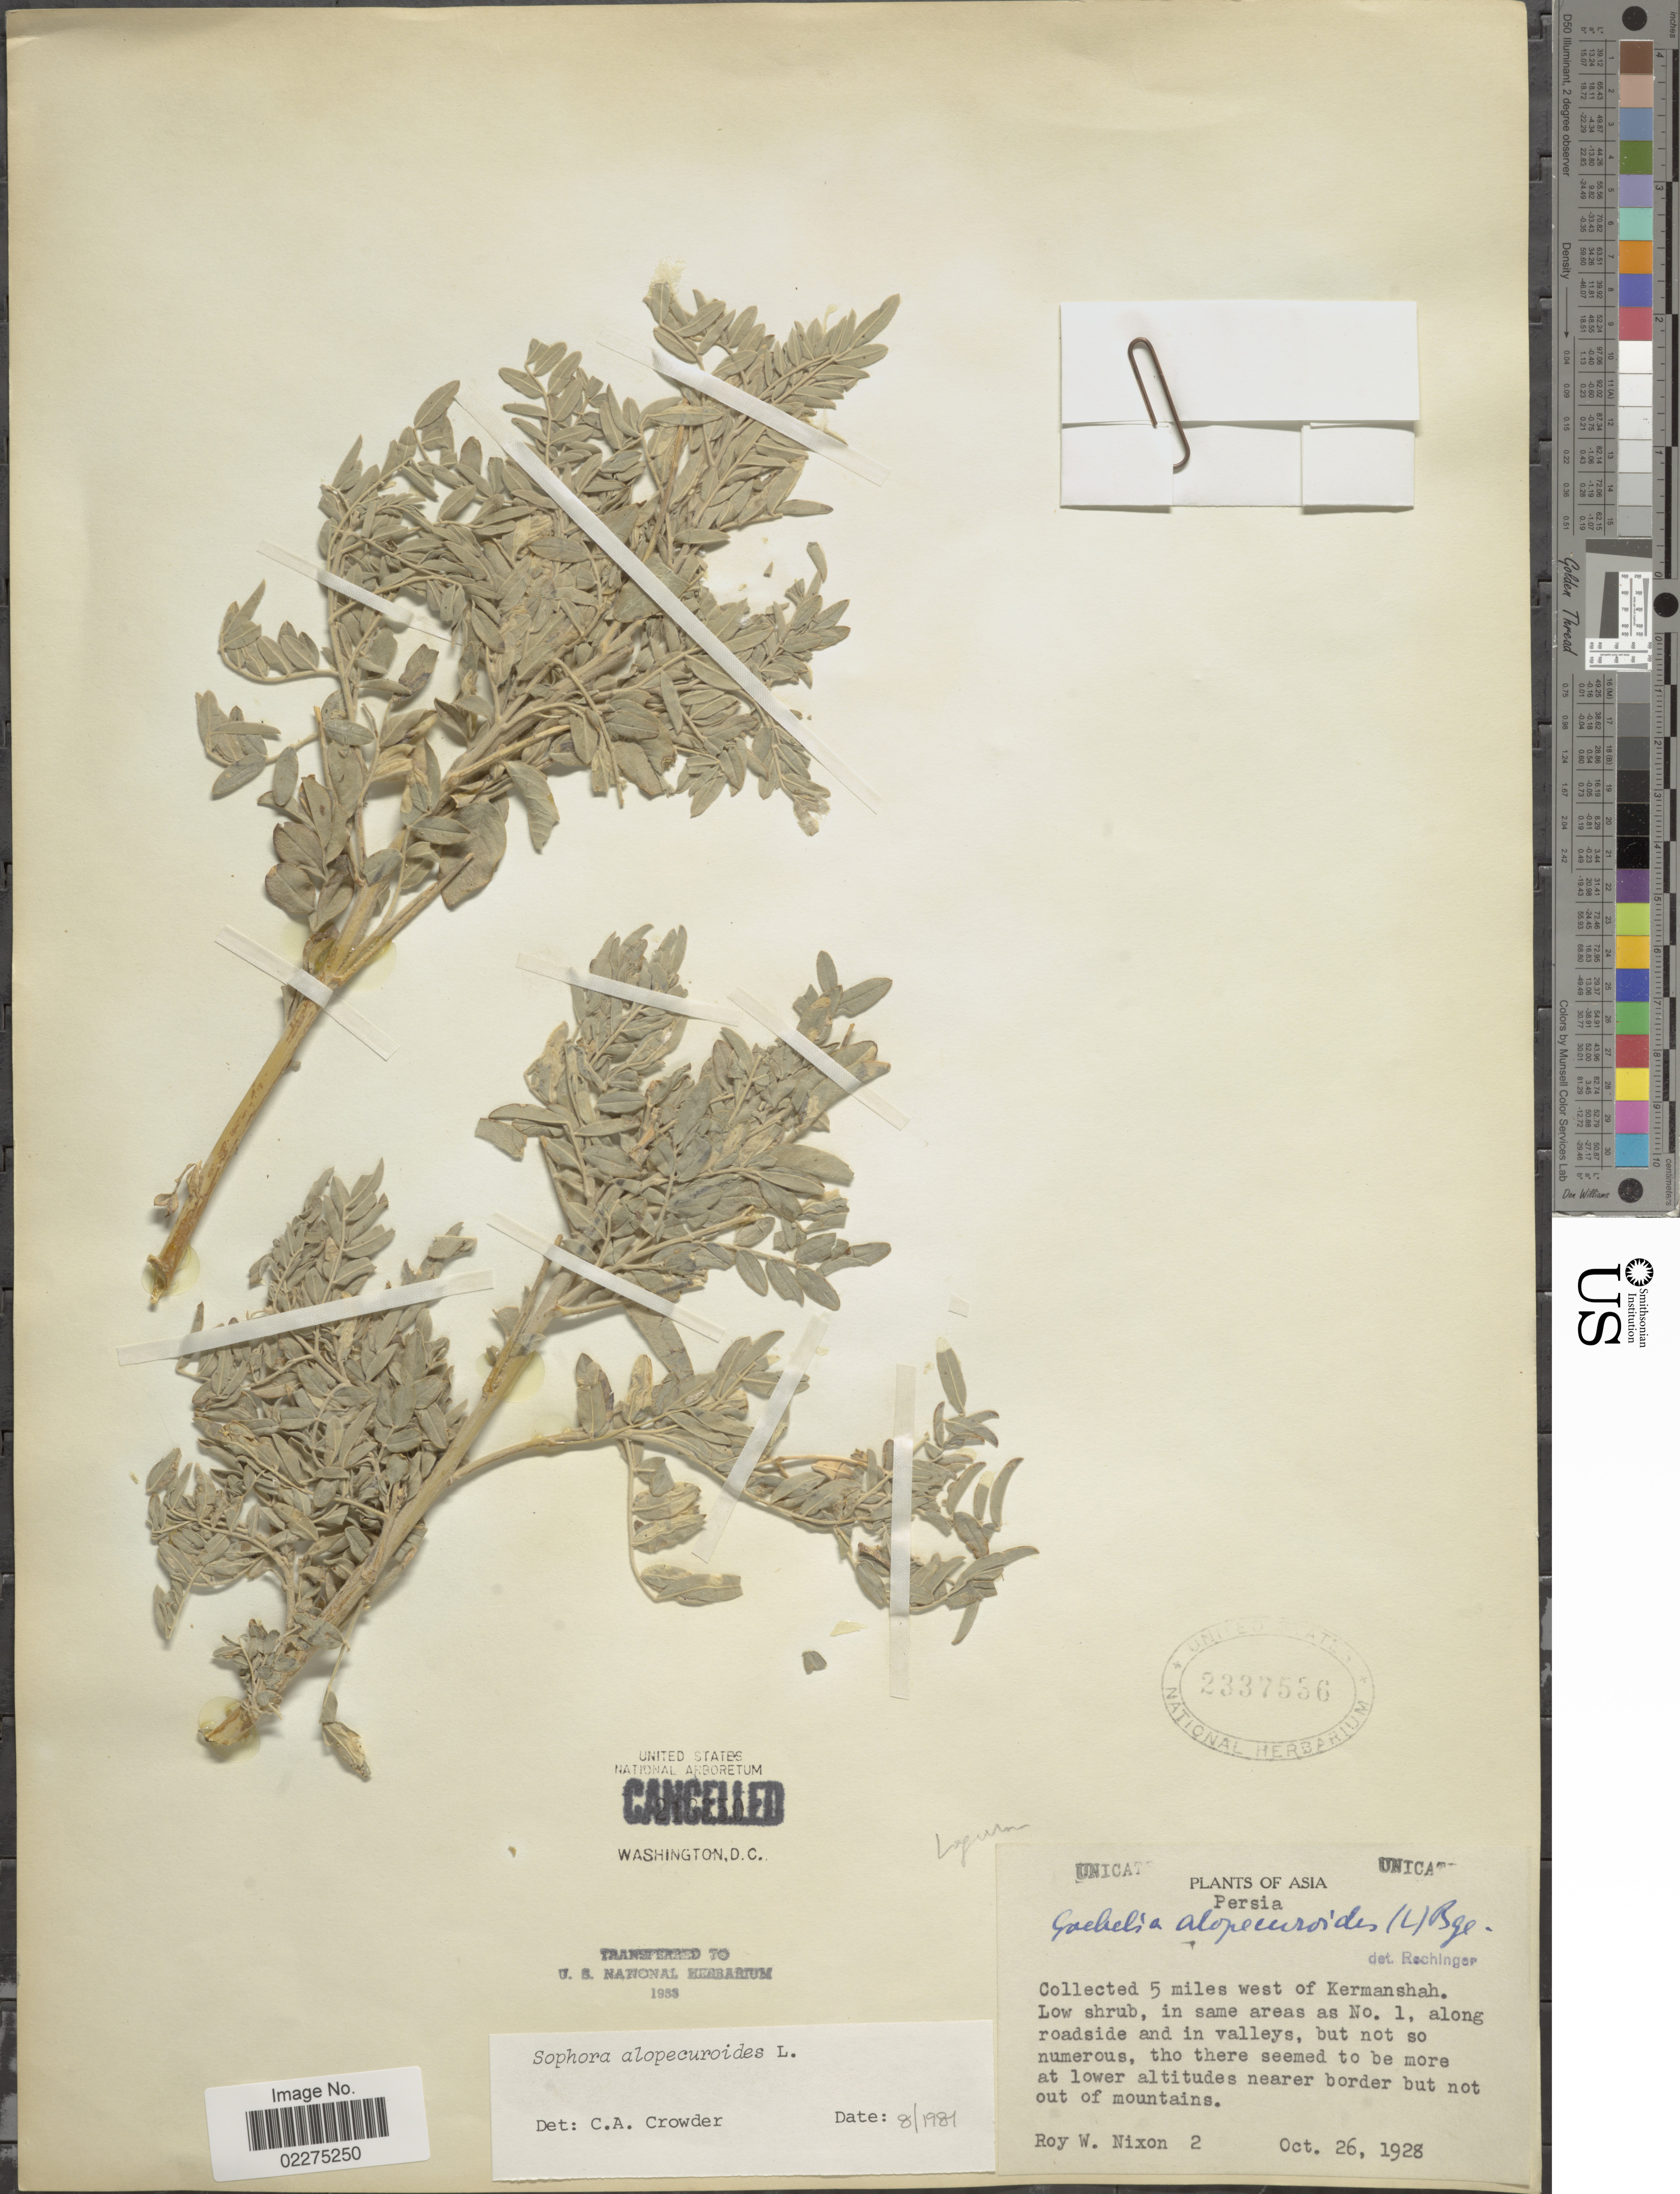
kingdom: Plantae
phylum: Tracheophyta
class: Magnoliopsida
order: Fabales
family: Fabaceae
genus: Sophora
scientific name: Sophora alopecuroides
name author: L.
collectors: R. Nixon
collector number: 2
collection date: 1928-10-26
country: Iran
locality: Persia. 5 miles west of Kermanshah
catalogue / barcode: US 2337536